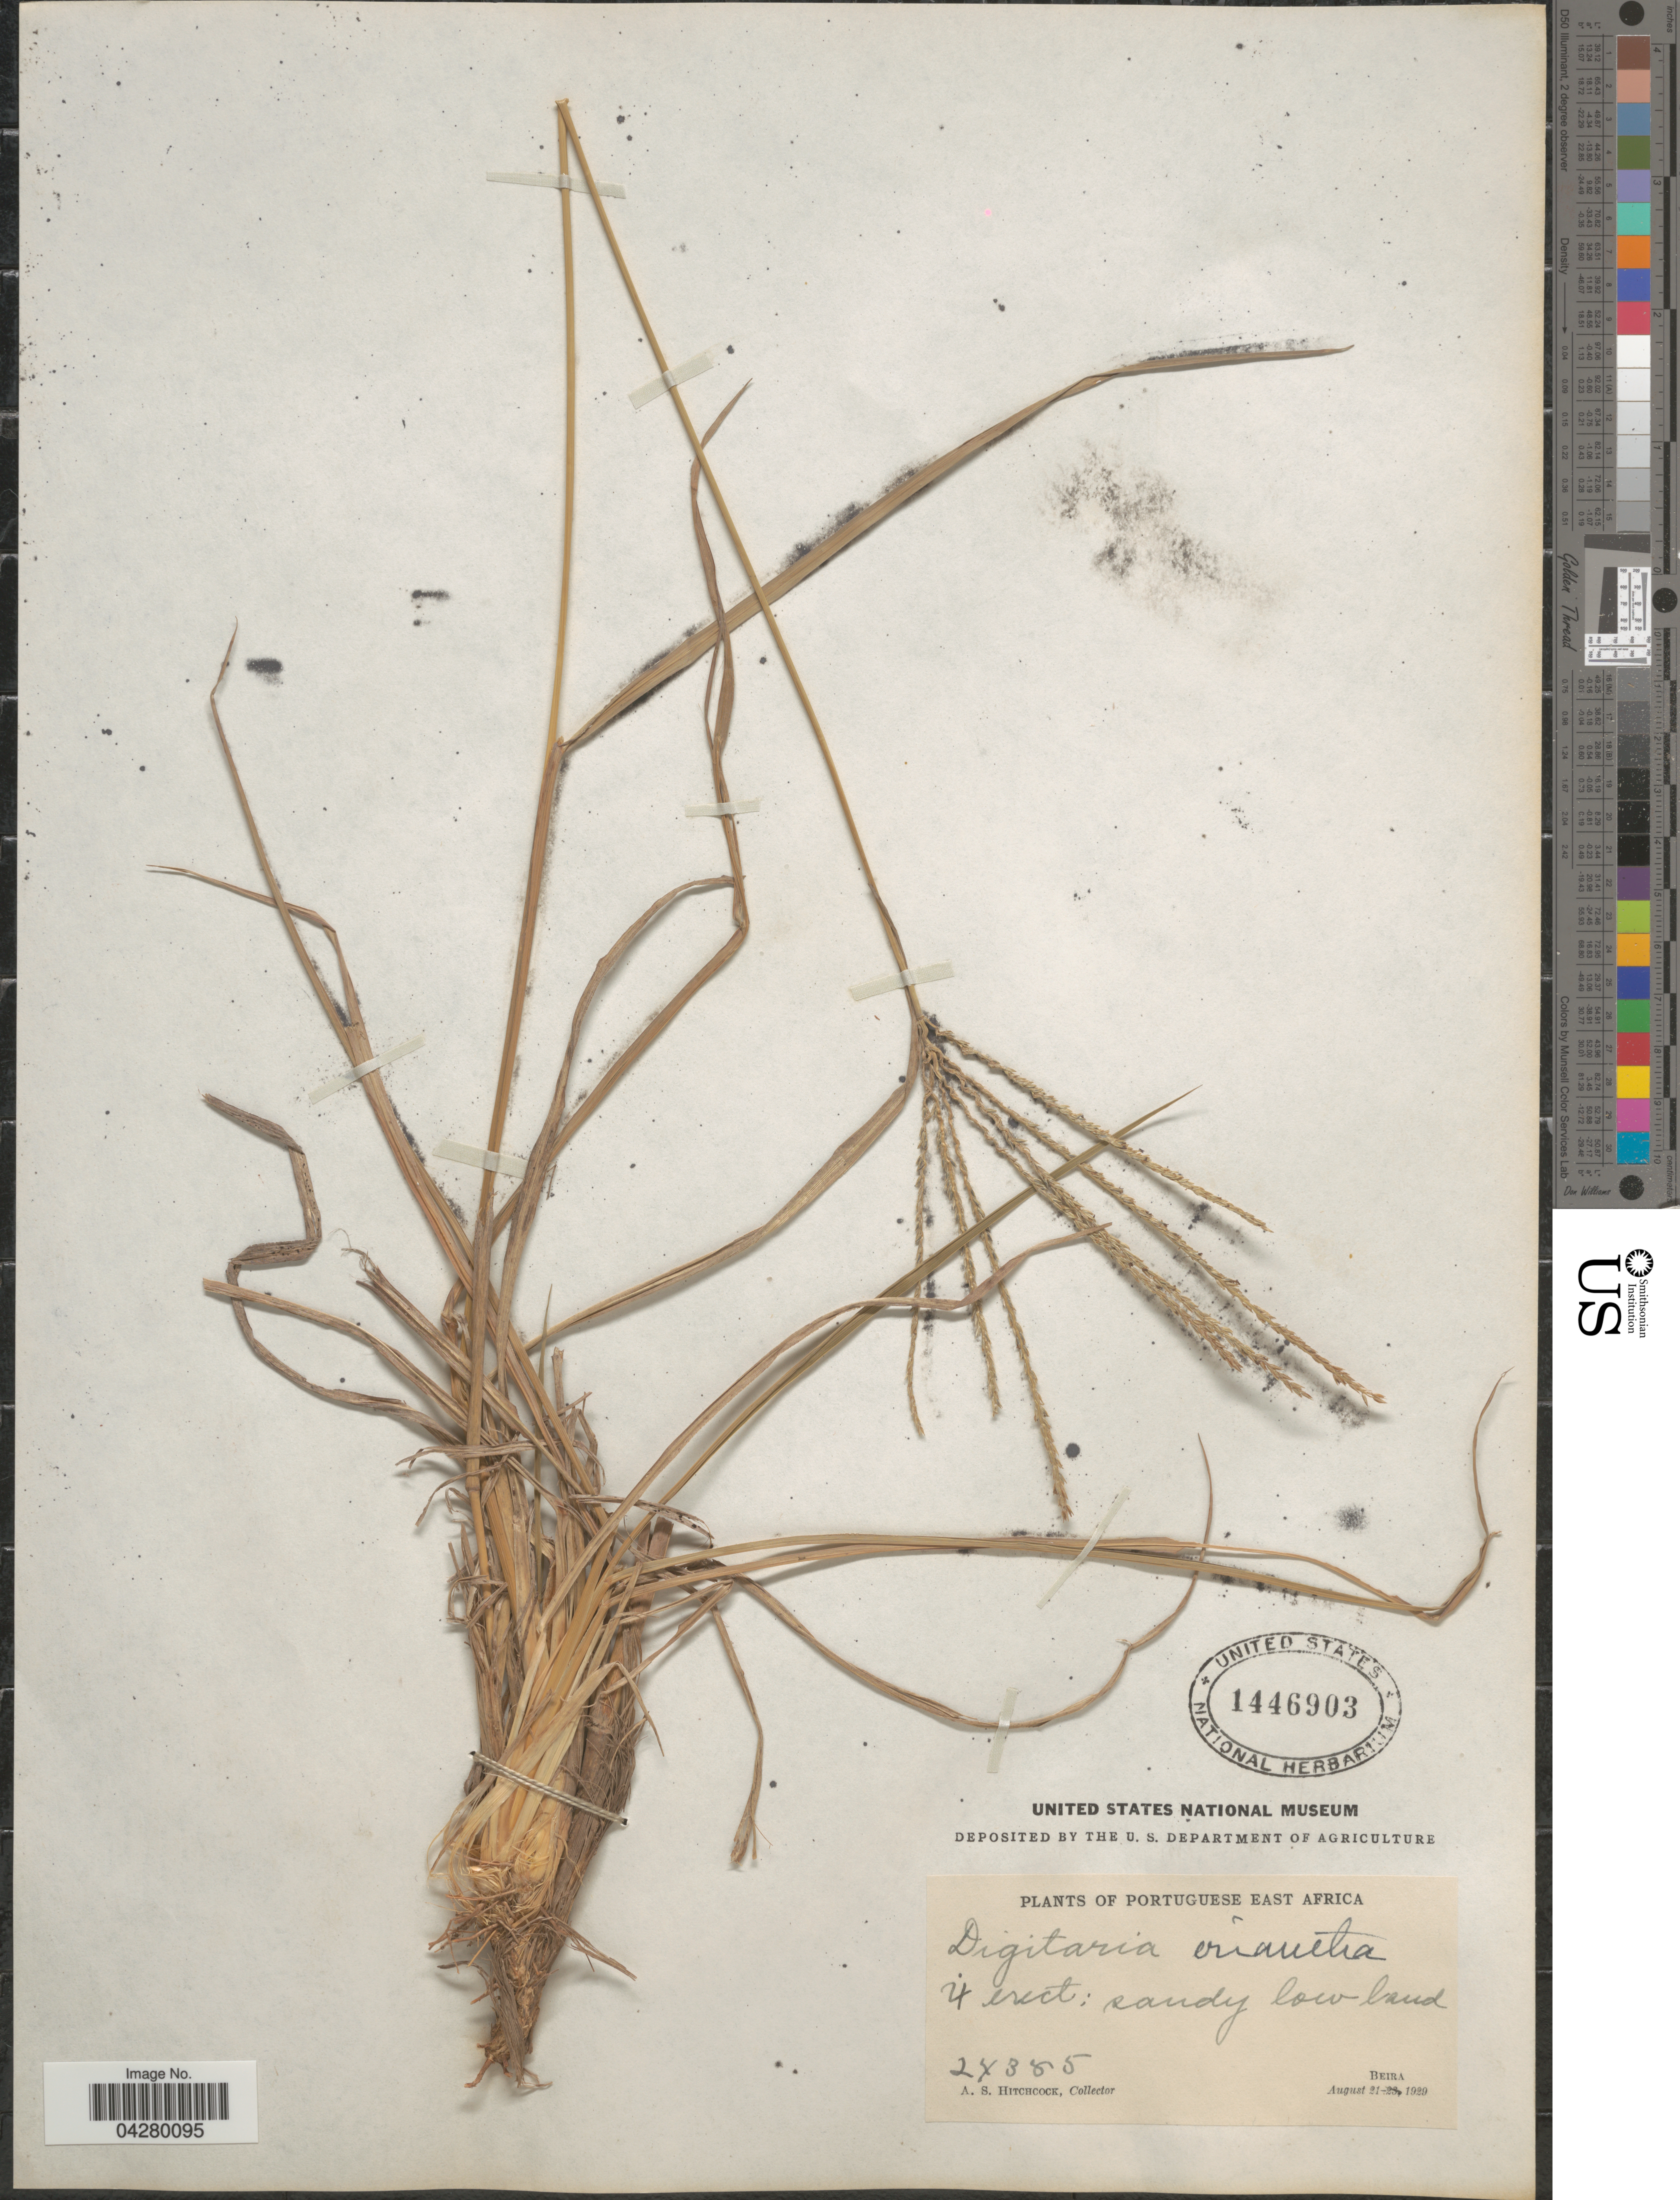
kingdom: Plantae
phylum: Tracheophyta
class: Liliopsida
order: Poales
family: Poaceae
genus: Digitaria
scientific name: Digitaria eriantha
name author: Steud.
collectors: A. S. Hitchcock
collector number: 24385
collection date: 1929-08-21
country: Mozambique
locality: Portuguese East Africa. Beira.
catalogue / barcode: US 1446903